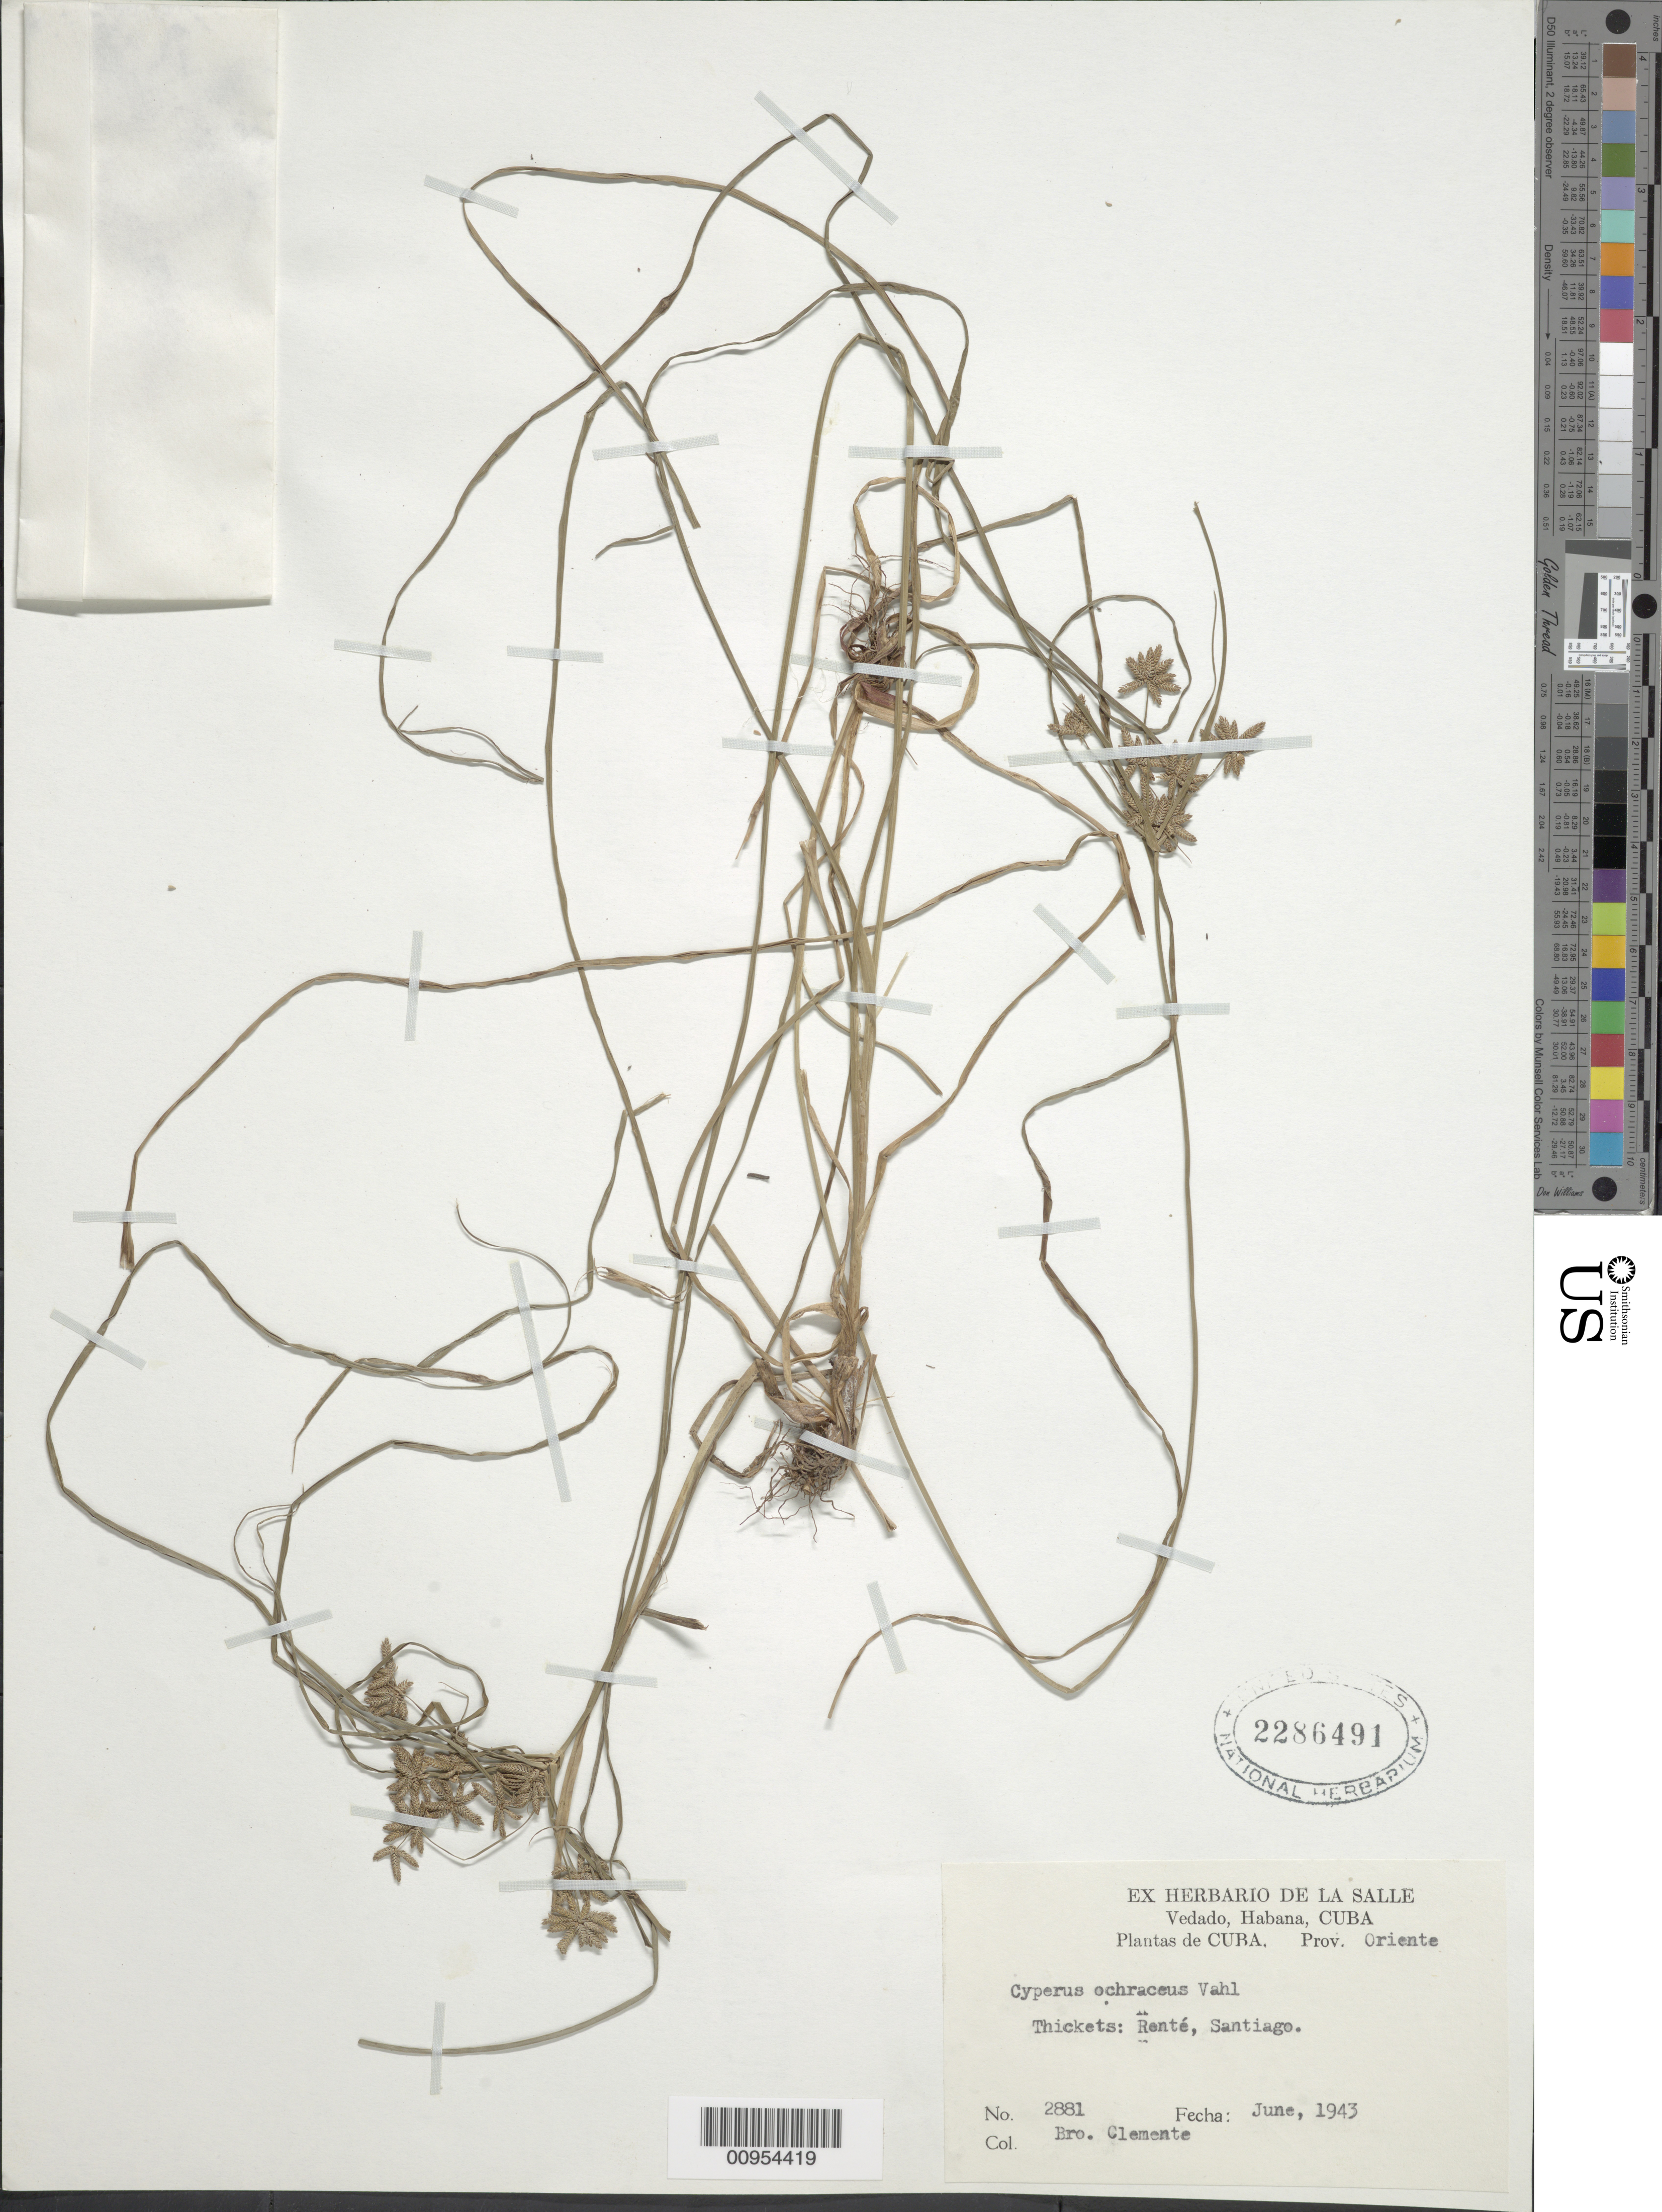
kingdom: Plantae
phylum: Tracheophyta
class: Liliopsida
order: Poales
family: Cyperaceae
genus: Cyperus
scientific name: Cyperus ochraceus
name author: Vahl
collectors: Bro. Clemente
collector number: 2881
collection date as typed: Jun 1943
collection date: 1943-06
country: Cuba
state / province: Santiago de Cuba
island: Cuba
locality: Thickets, Renté, Santiago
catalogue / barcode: US 2286491